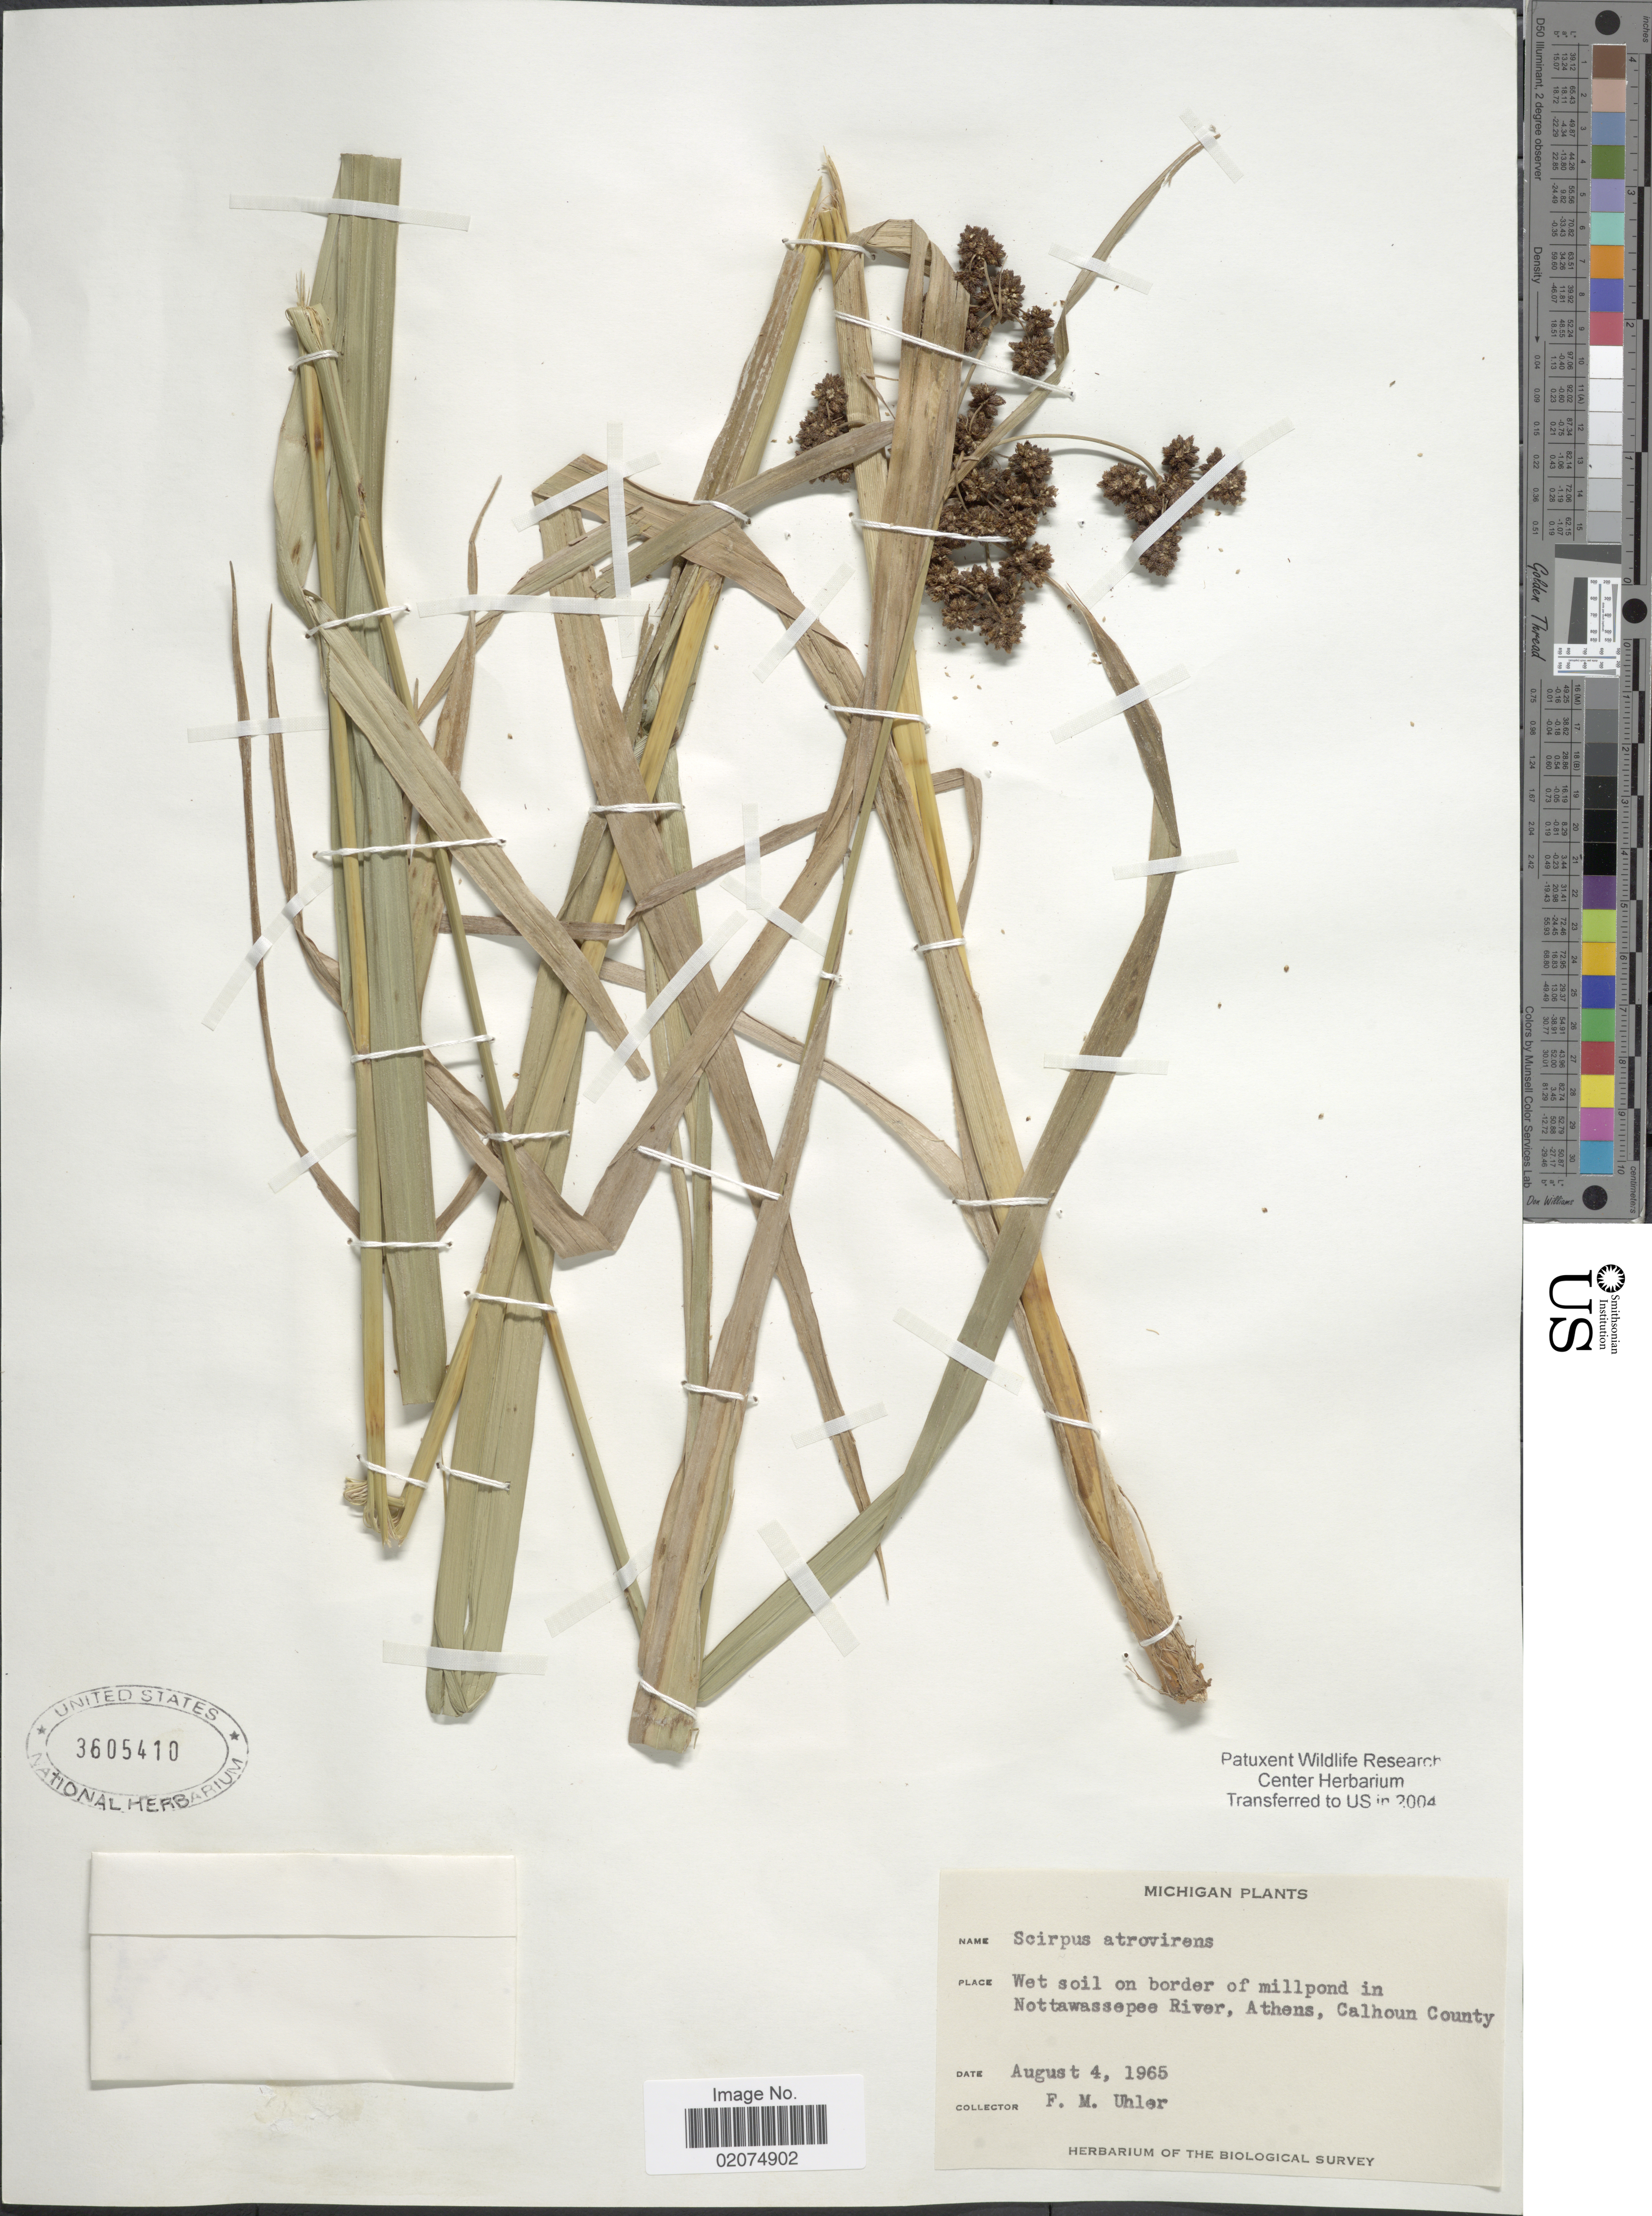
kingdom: Plantae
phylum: Tracheophyta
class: Liliopsida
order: Poales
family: Cyperaceae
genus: Scirpus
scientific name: Scirpus atrovirens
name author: Willd.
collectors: F. M. Uhler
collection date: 1965-08-04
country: United States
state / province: Michigan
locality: Nottawassepee River, Athens, Calhoun County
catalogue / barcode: US 3605410